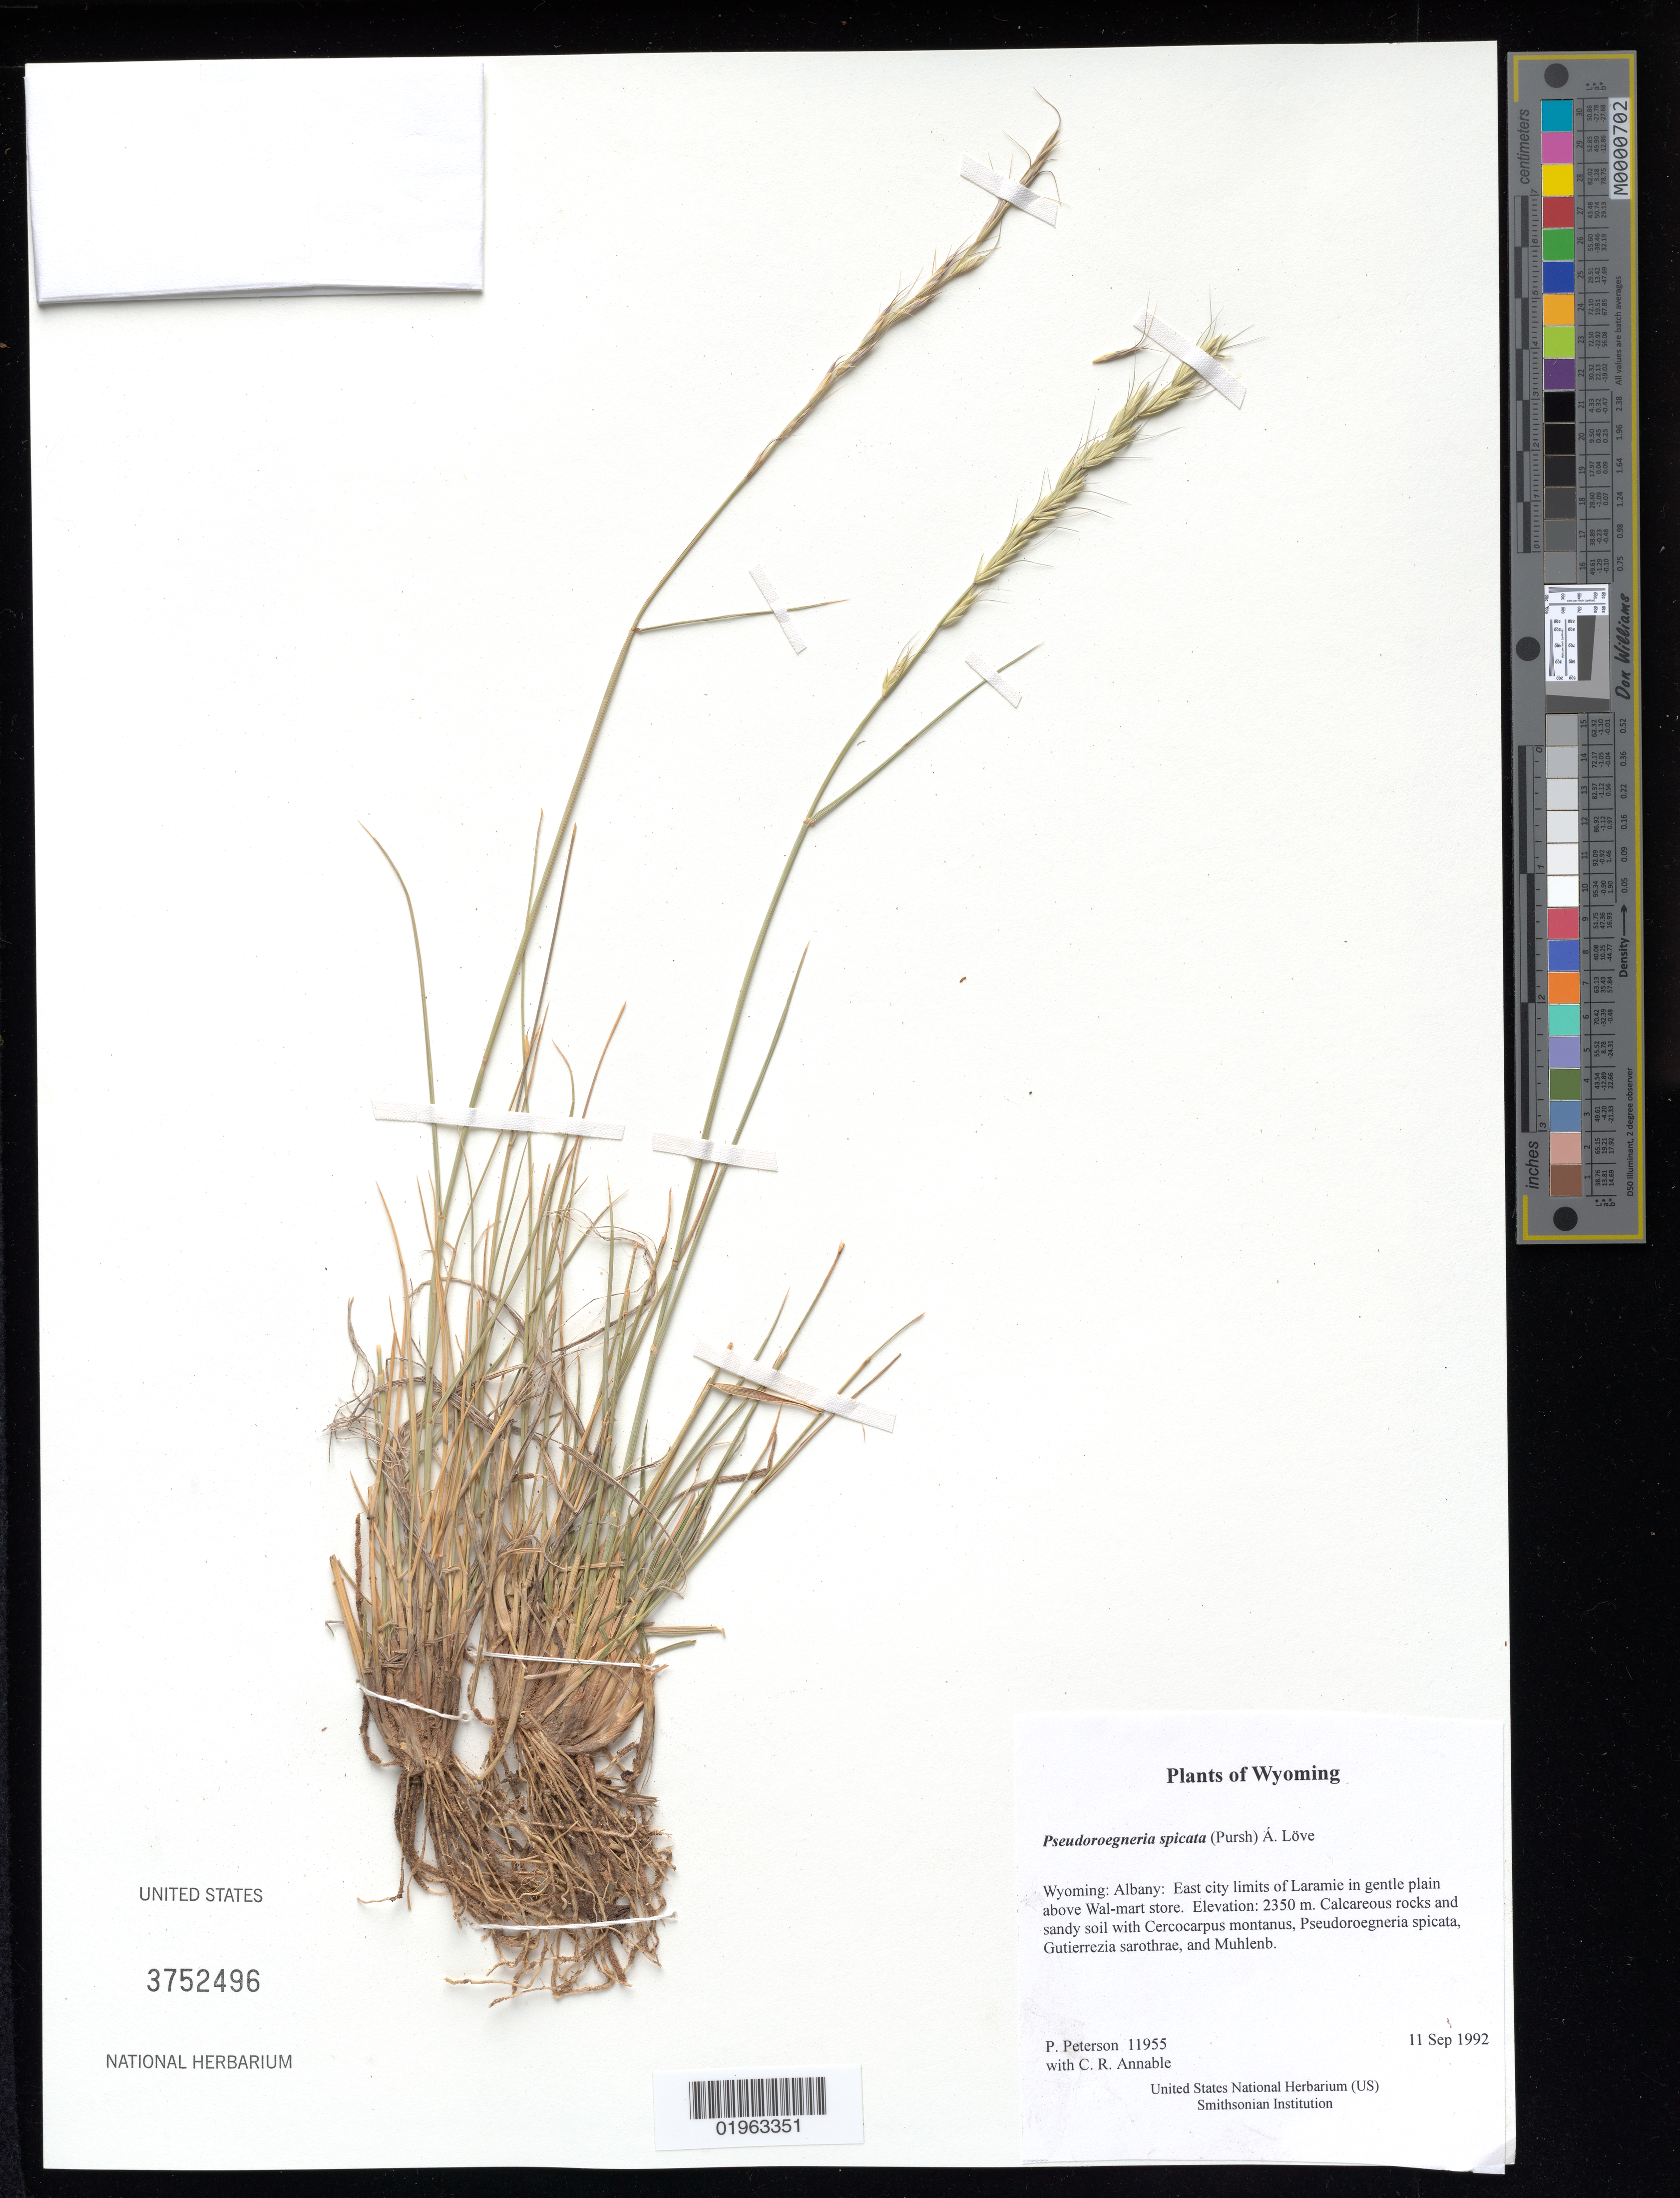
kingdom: Plantae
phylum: Tracheophyta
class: Liliopsida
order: Poales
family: Poaceae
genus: Pseudoroegneria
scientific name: Pseudoroegneria spicata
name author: (Pursh) Á. Löve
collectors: P. M. Peterson & C. R. Annable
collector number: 11955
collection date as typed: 11 Sep 1992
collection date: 1992-09-11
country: United States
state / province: Wyoming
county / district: Albany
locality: East city limits of Laramie in gentle plain above Wal-mart store.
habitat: Calcareous rocks and sandy soil with Cercocarpus montanus, Pseudoroegneria spicata, Gutierrezia sarothrae, and Muhlenb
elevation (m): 2350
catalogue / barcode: US 3752496